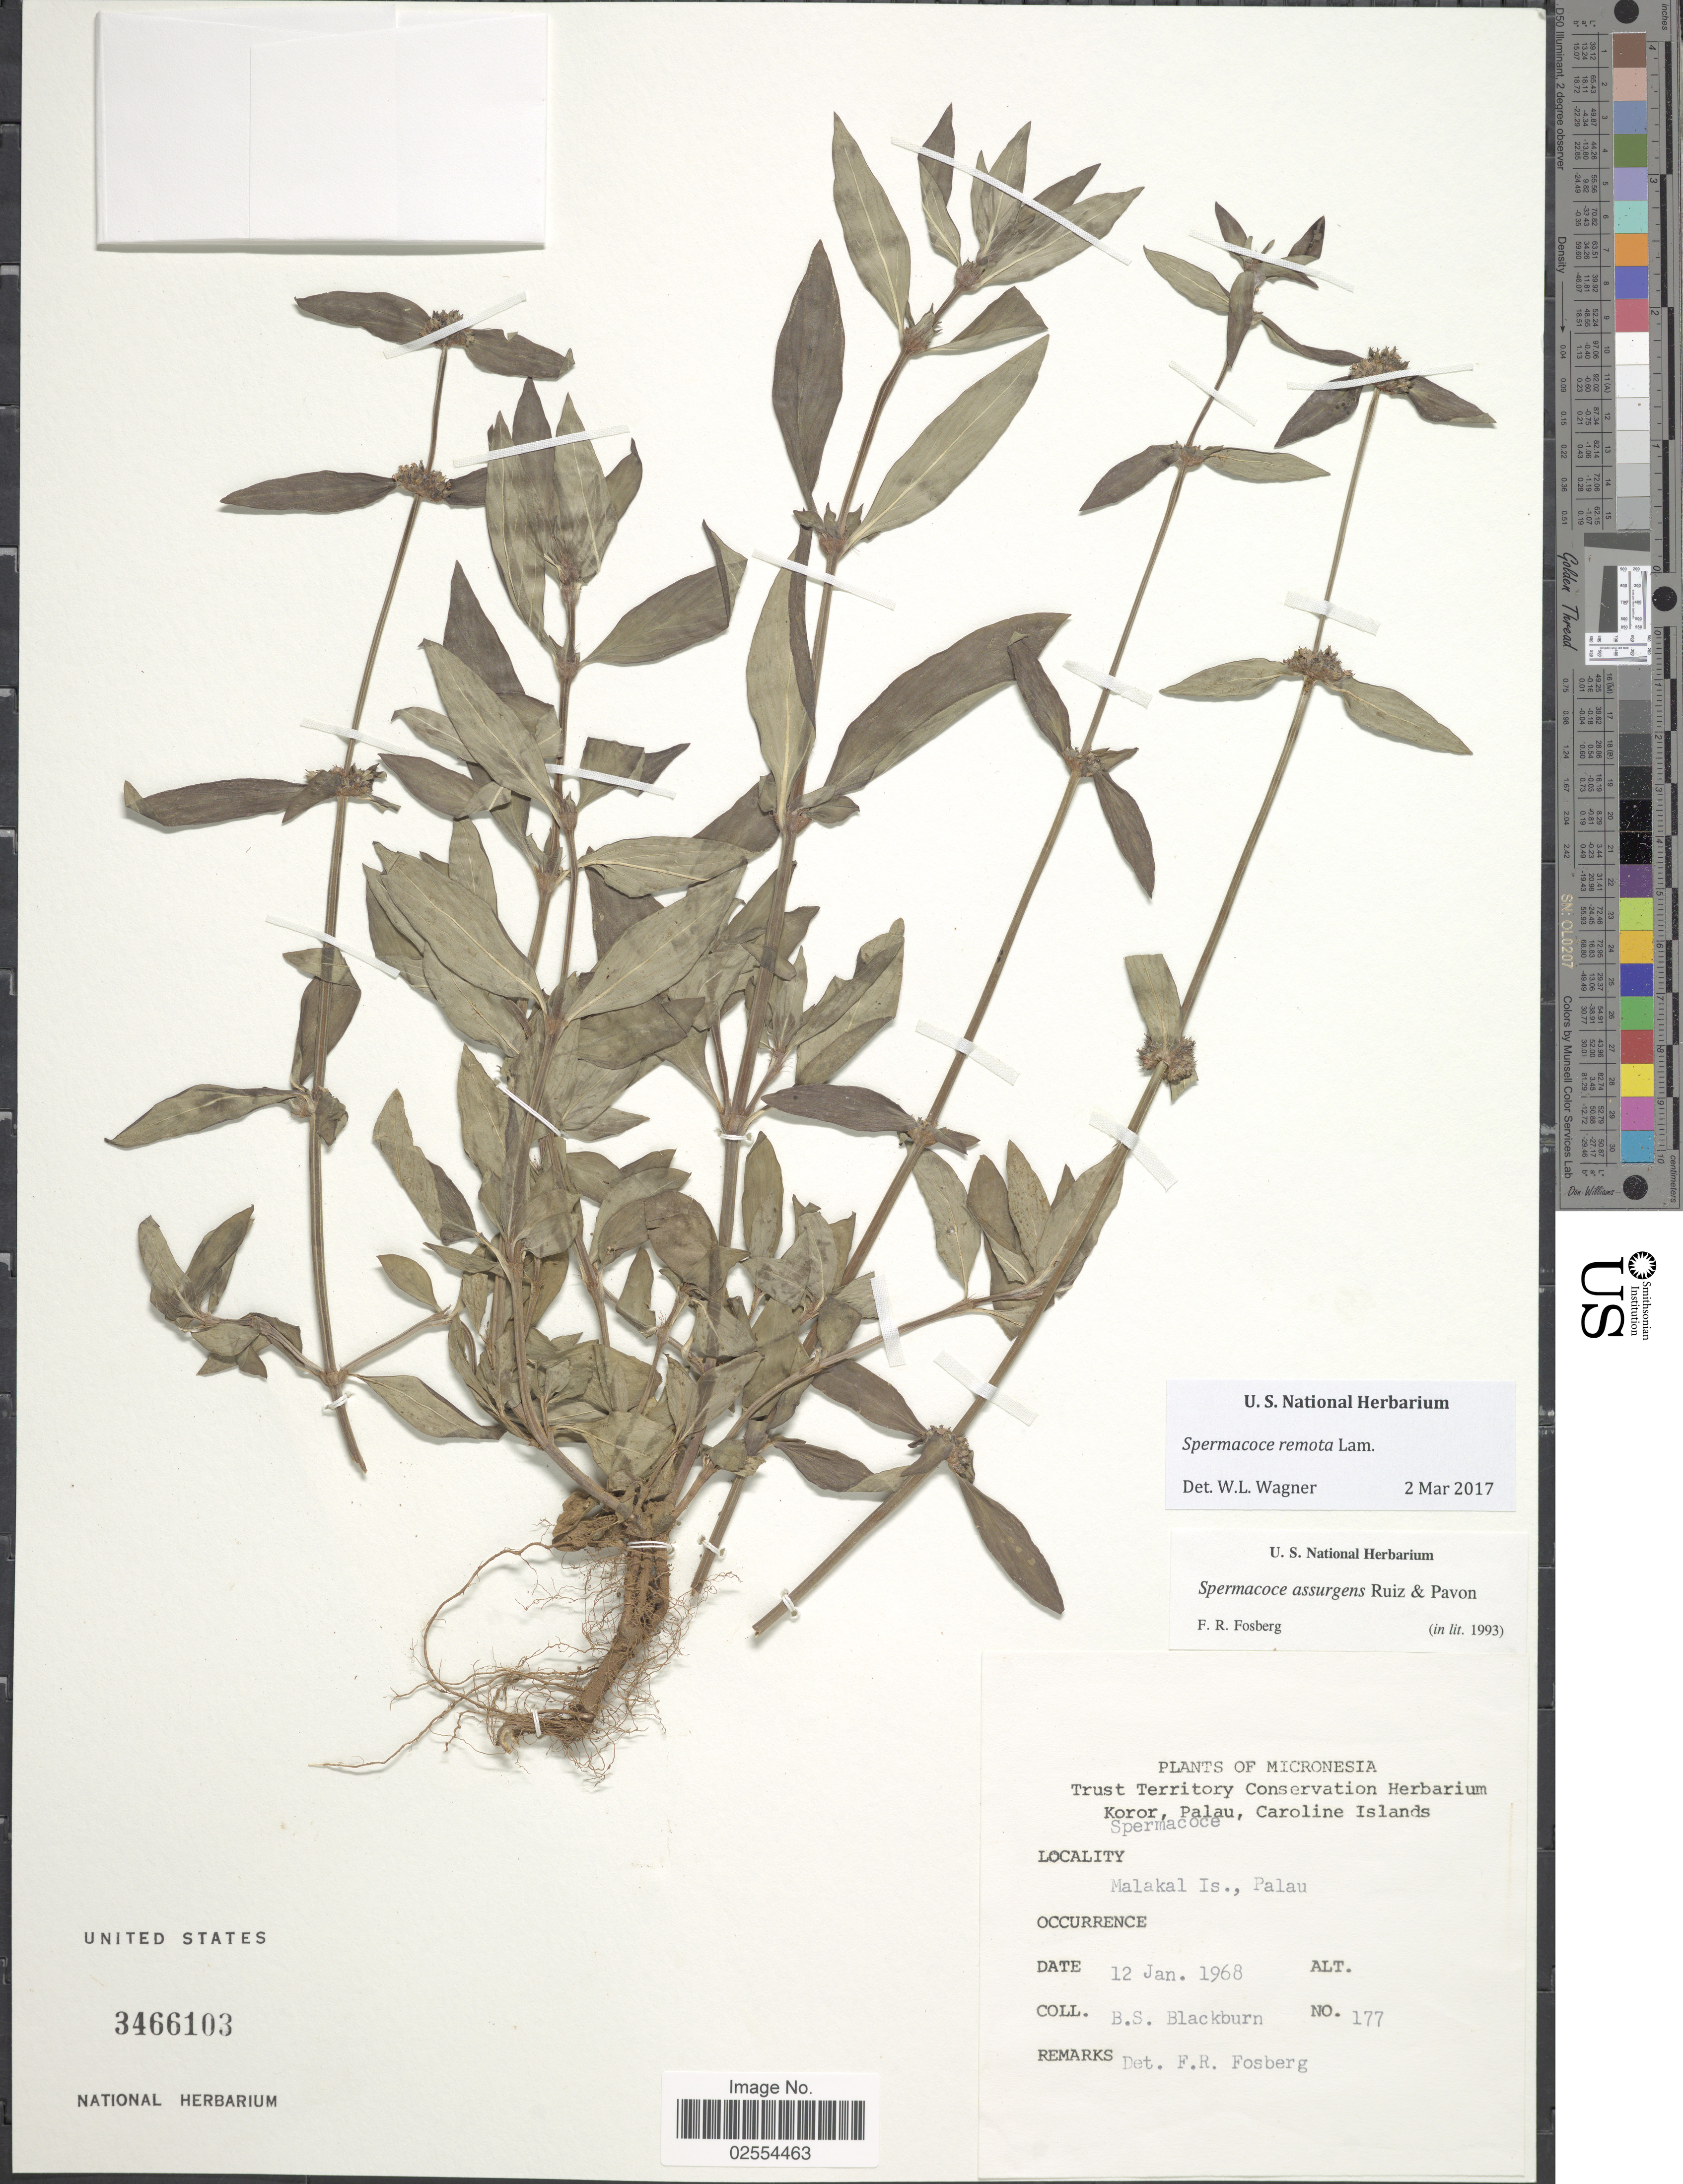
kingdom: Plantae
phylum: Tracheophyta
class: Magnoliopsida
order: Gentianales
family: Rubiaceae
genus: Spermacoce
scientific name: Spermacoce remota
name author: Lam.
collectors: B. S. Blackburn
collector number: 177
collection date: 1968-01-12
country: Palau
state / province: Koror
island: Ngemelachel [Malakal]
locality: Micronesia, Malakal Is., Palau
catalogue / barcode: US 3466103